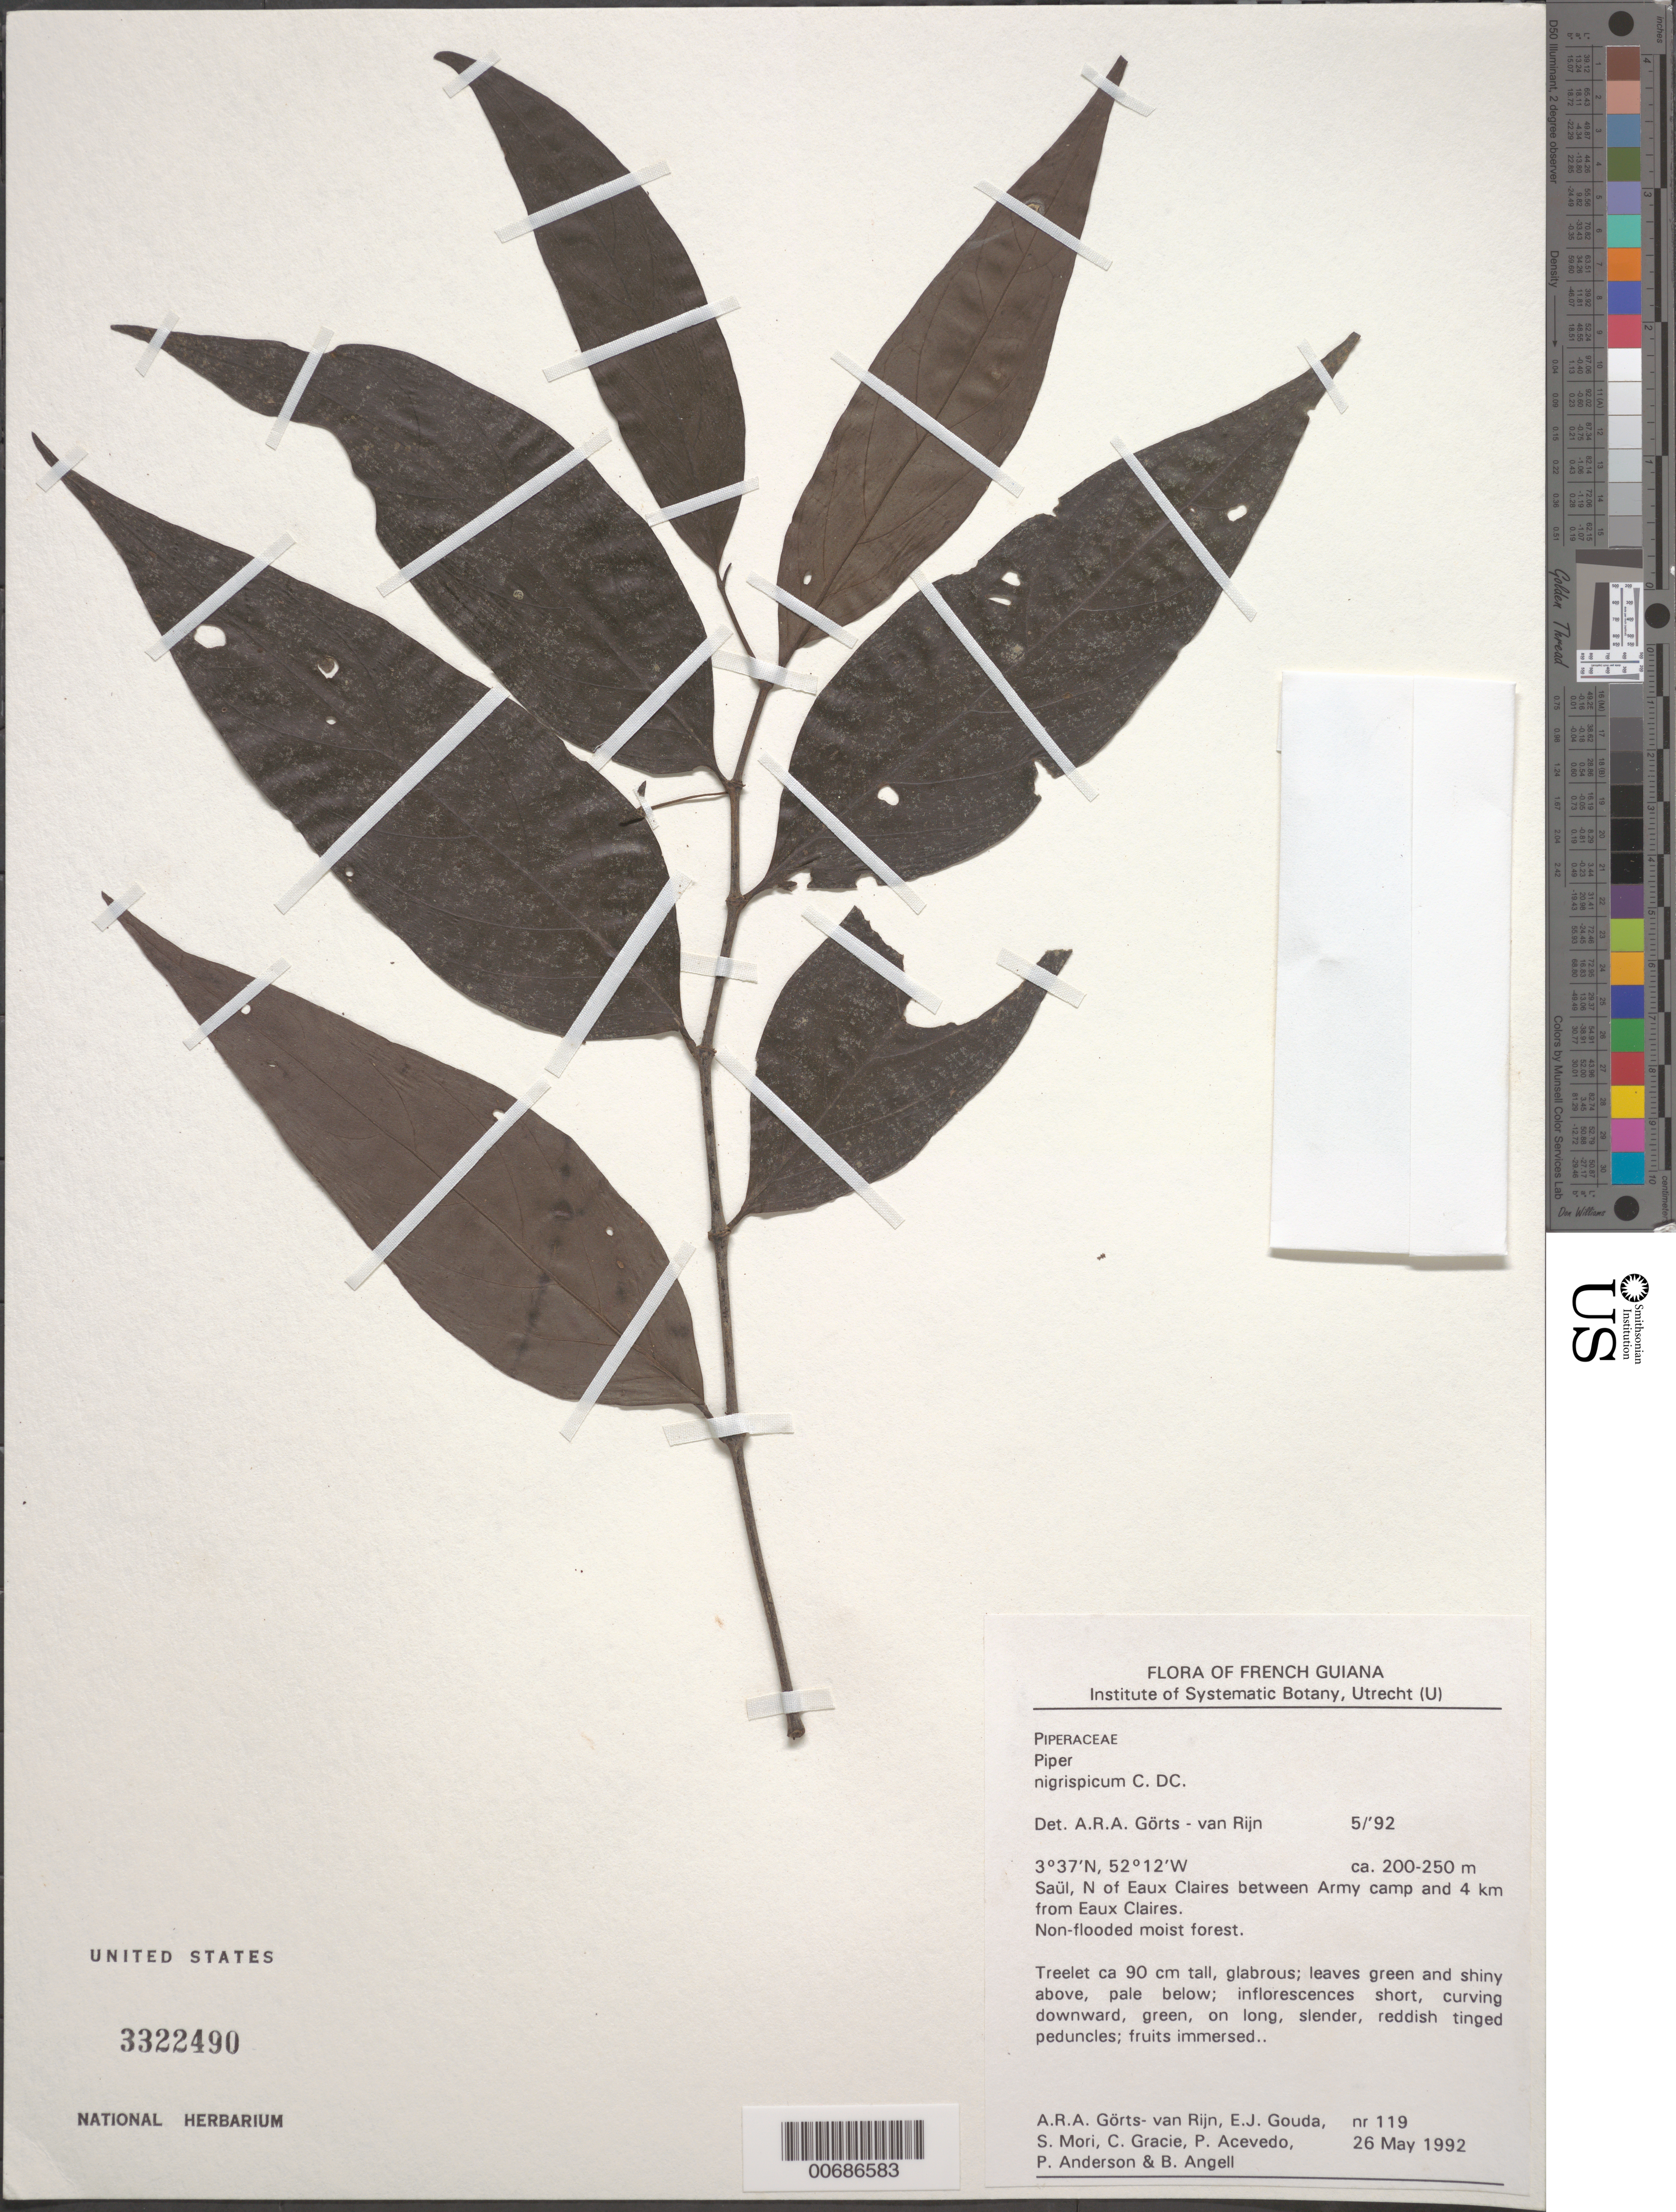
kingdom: Plantae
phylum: Tracheophyta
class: Magnoliopsida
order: Piperales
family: Piperaceae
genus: Piper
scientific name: Piper nigrispicum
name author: C. DC.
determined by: Görts-van Rijn, A. R. A.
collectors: A. .R. A. Görts-van Rijn, E. J. Gouda, S. Mori, C. A. Gracie, P. Acevedo-Rodr., -- Anderson & Bobbi Angell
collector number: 119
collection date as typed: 26-May-92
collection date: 1992-05-26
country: French Guiana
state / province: Saint-Laurent-du-Maroni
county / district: Saül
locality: Route de Bélizon, N of Eaux Claires, between Army camp and 4 km from Eaux Claires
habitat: Nonflooded moist forest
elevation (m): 200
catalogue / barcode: US 3322490